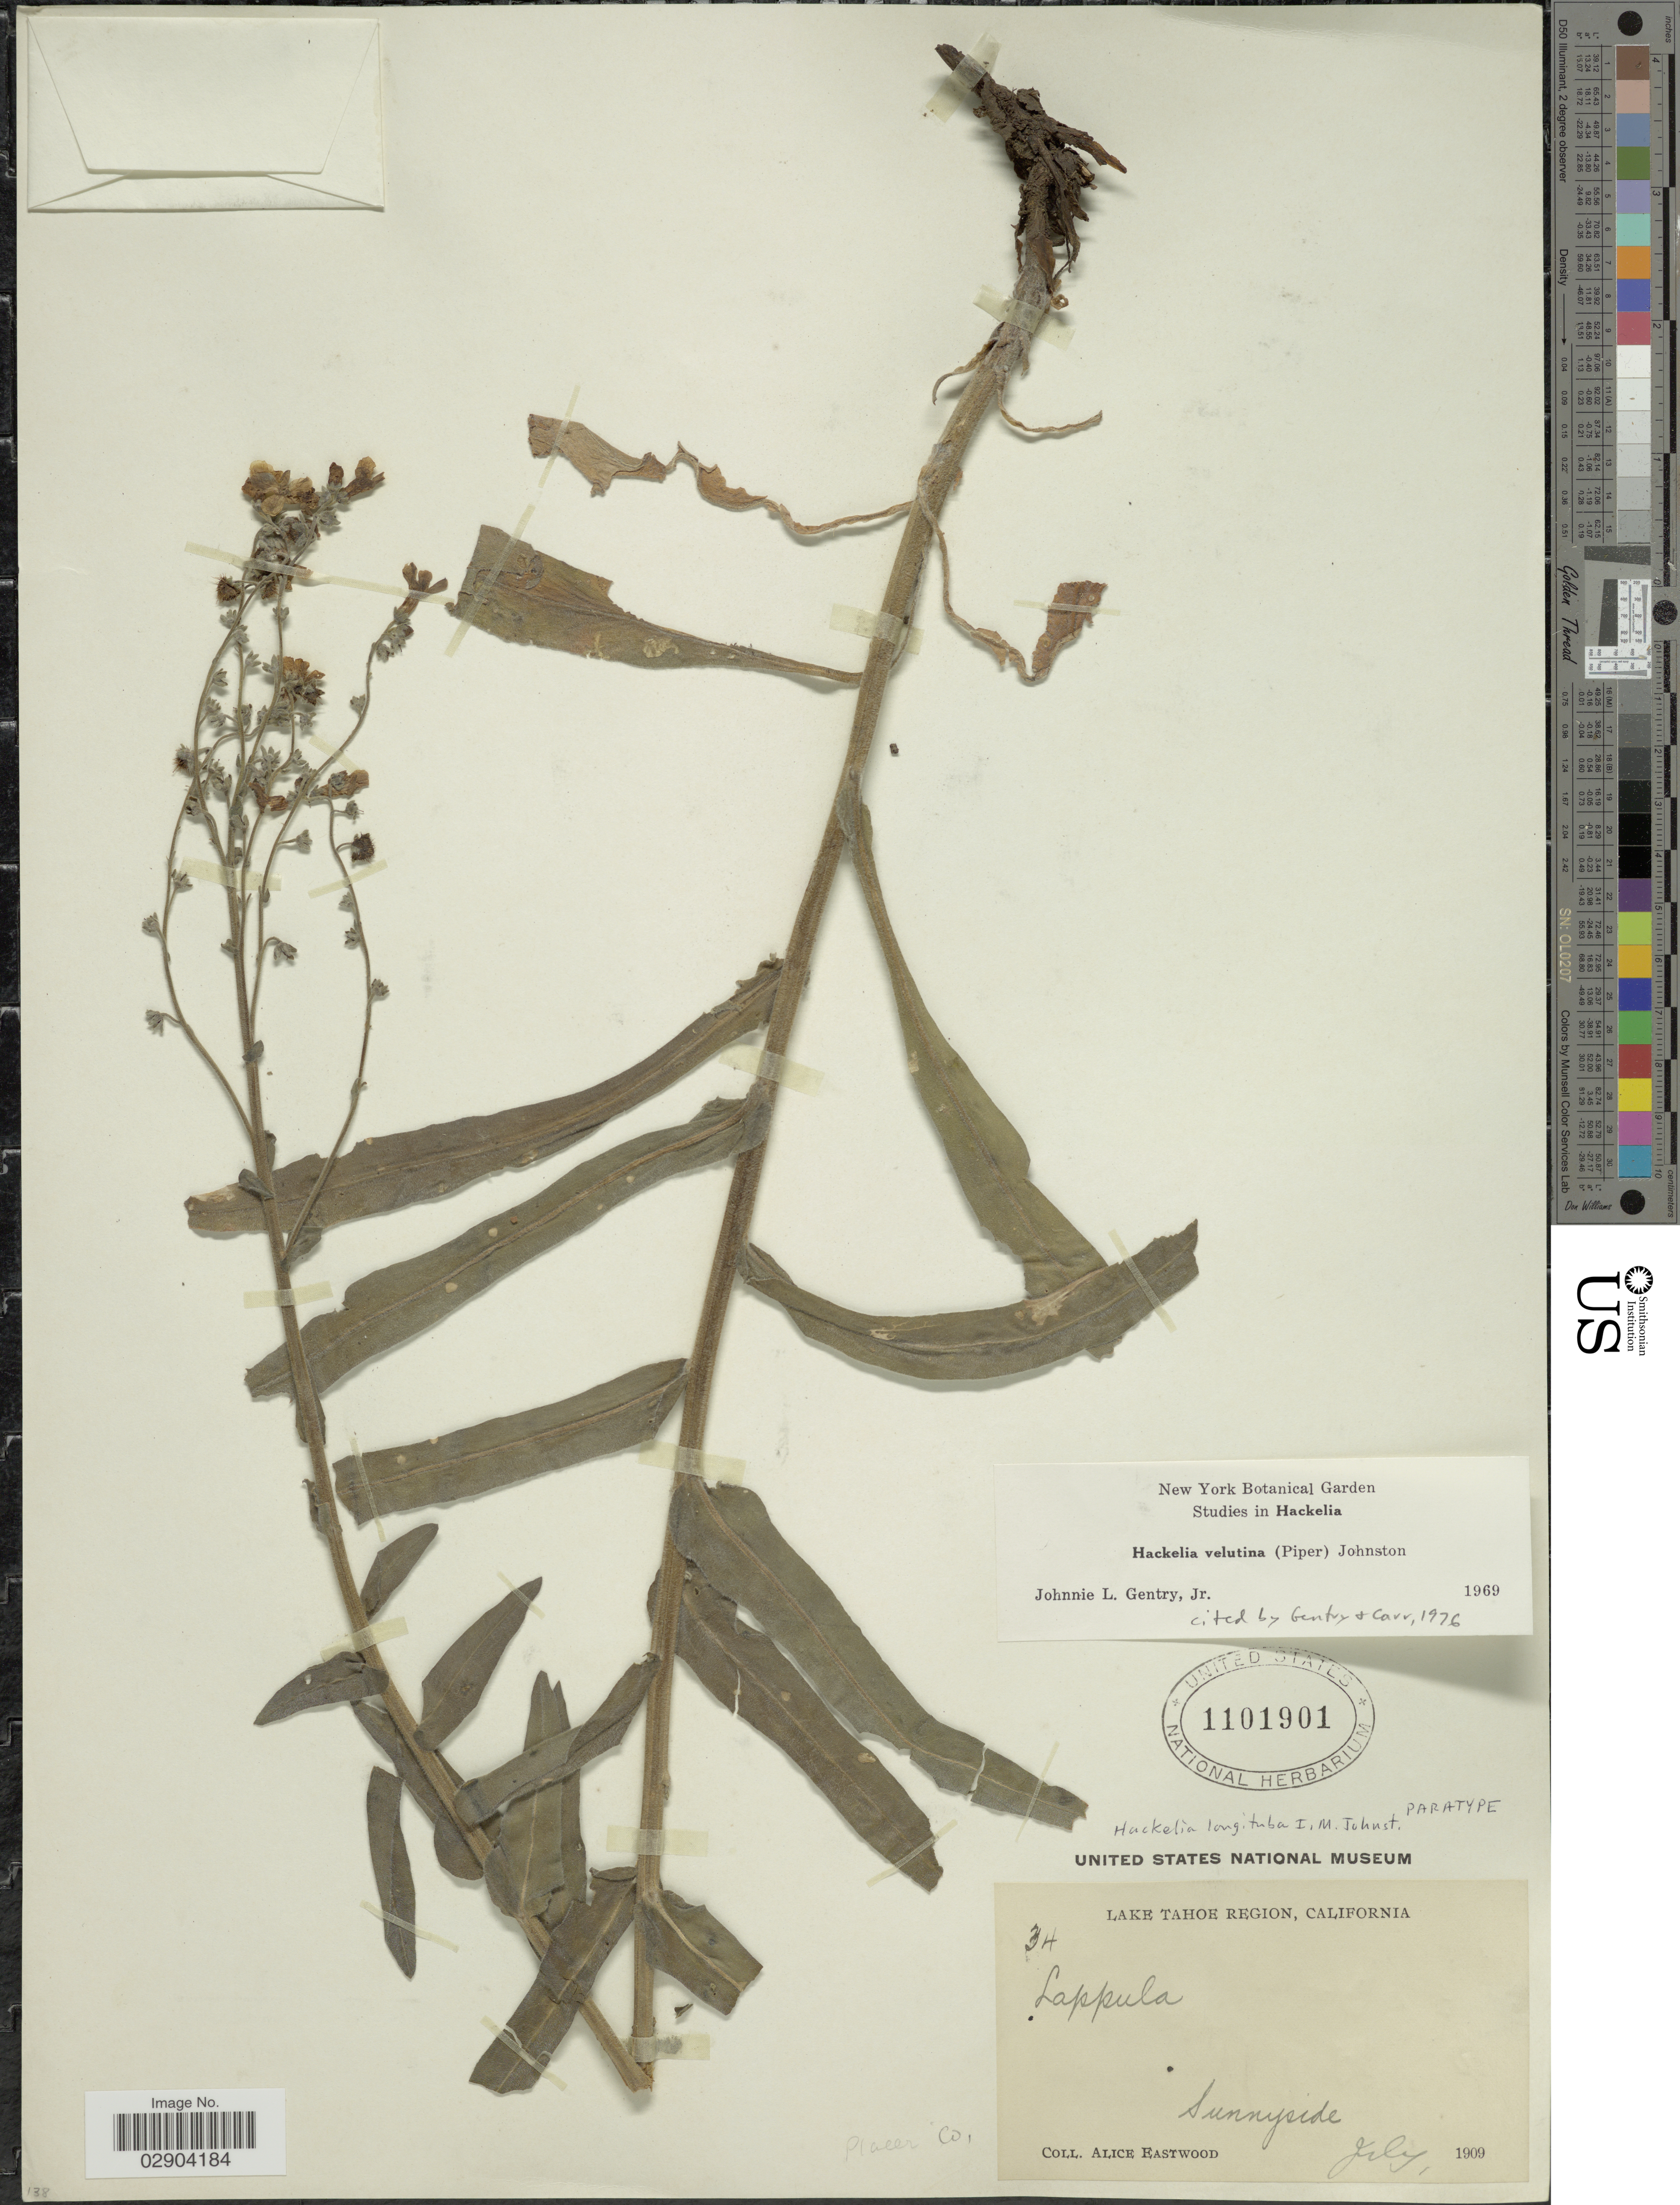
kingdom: Plantae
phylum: Tracheophyta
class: Magnoliopsida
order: Boraginales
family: Boraginaceae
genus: Hackelia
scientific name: Hackelia velutina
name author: (Piper) I.M. Johnst.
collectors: A. Eastwood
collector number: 34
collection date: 1909-07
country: United States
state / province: California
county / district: Placer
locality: Lake Tahoe Region. Sunnyside. Placer Co.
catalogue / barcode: US 1101901